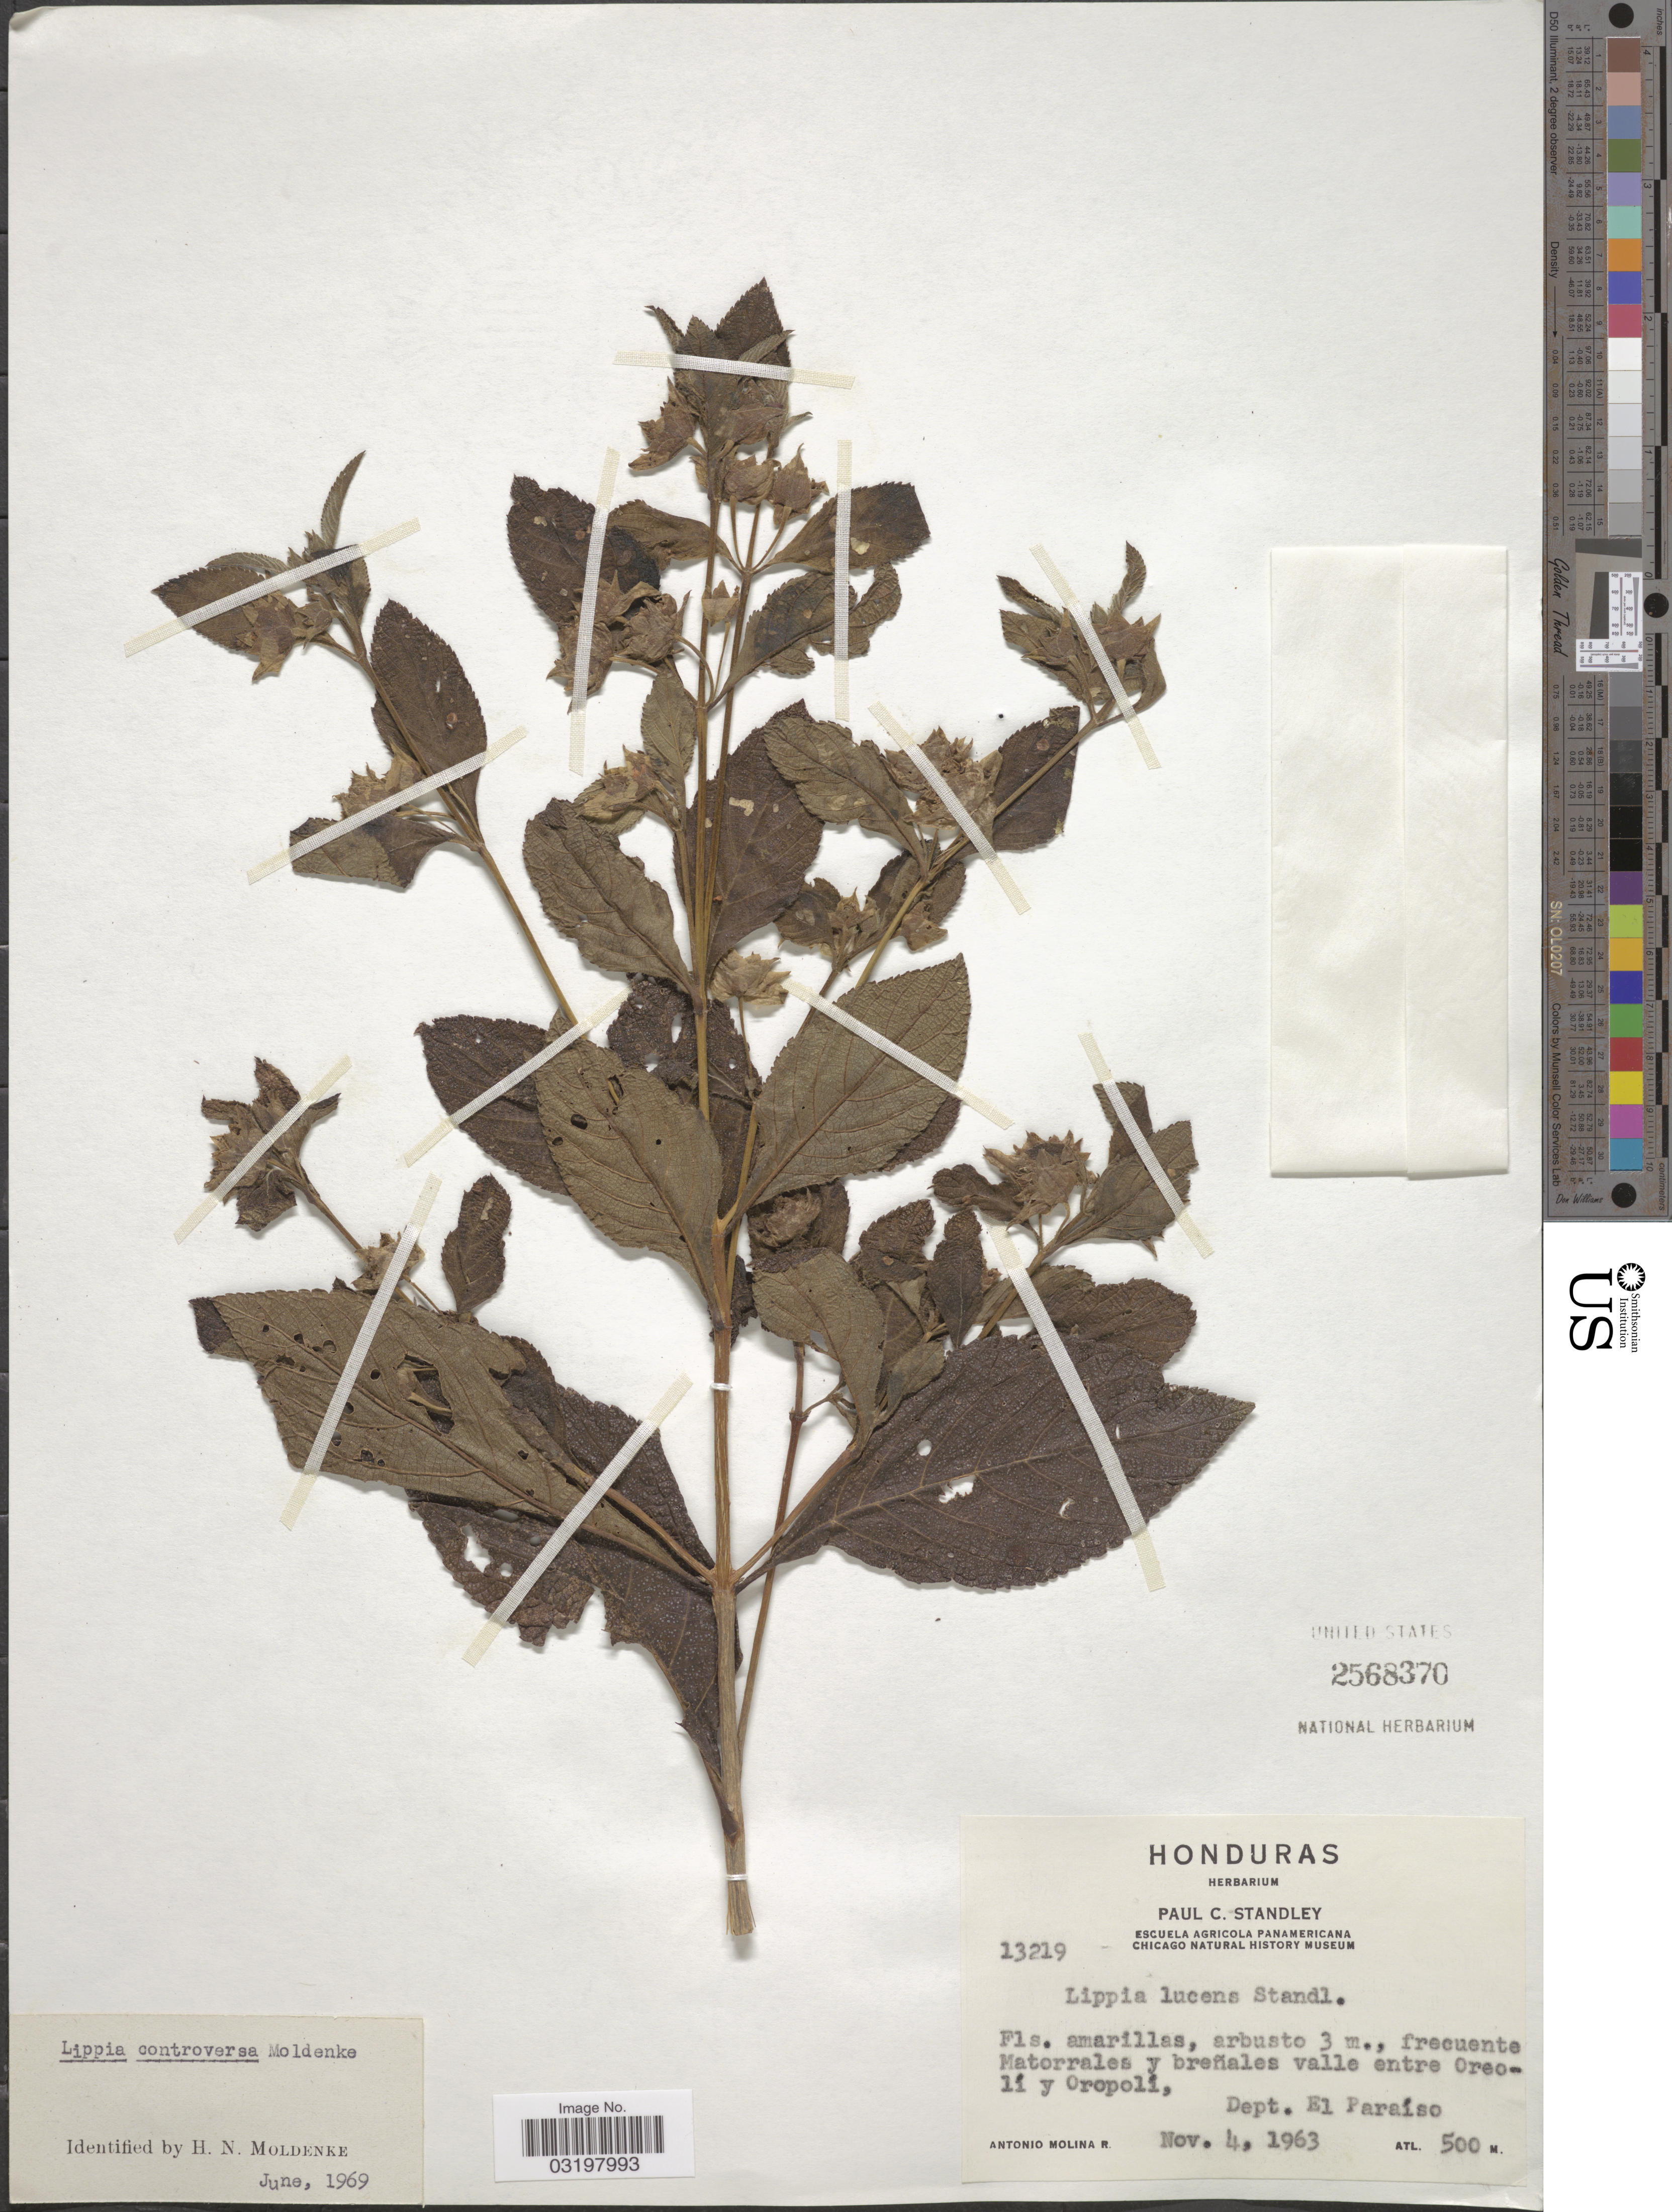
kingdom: Plantae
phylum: Tracheophyta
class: Magnoliopsida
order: Lamiales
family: Verbenaceae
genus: Lippia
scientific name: Lippia bracteosa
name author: (M. Martens & Galeotti) Moldenke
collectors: A. Molina R.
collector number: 13219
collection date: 1963-11-04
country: Honduras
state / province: El Paraíso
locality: Matorrales y breñales valle entre Oreolí y Oropolí, Dept. El Paraíso.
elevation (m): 500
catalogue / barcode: US 2568370